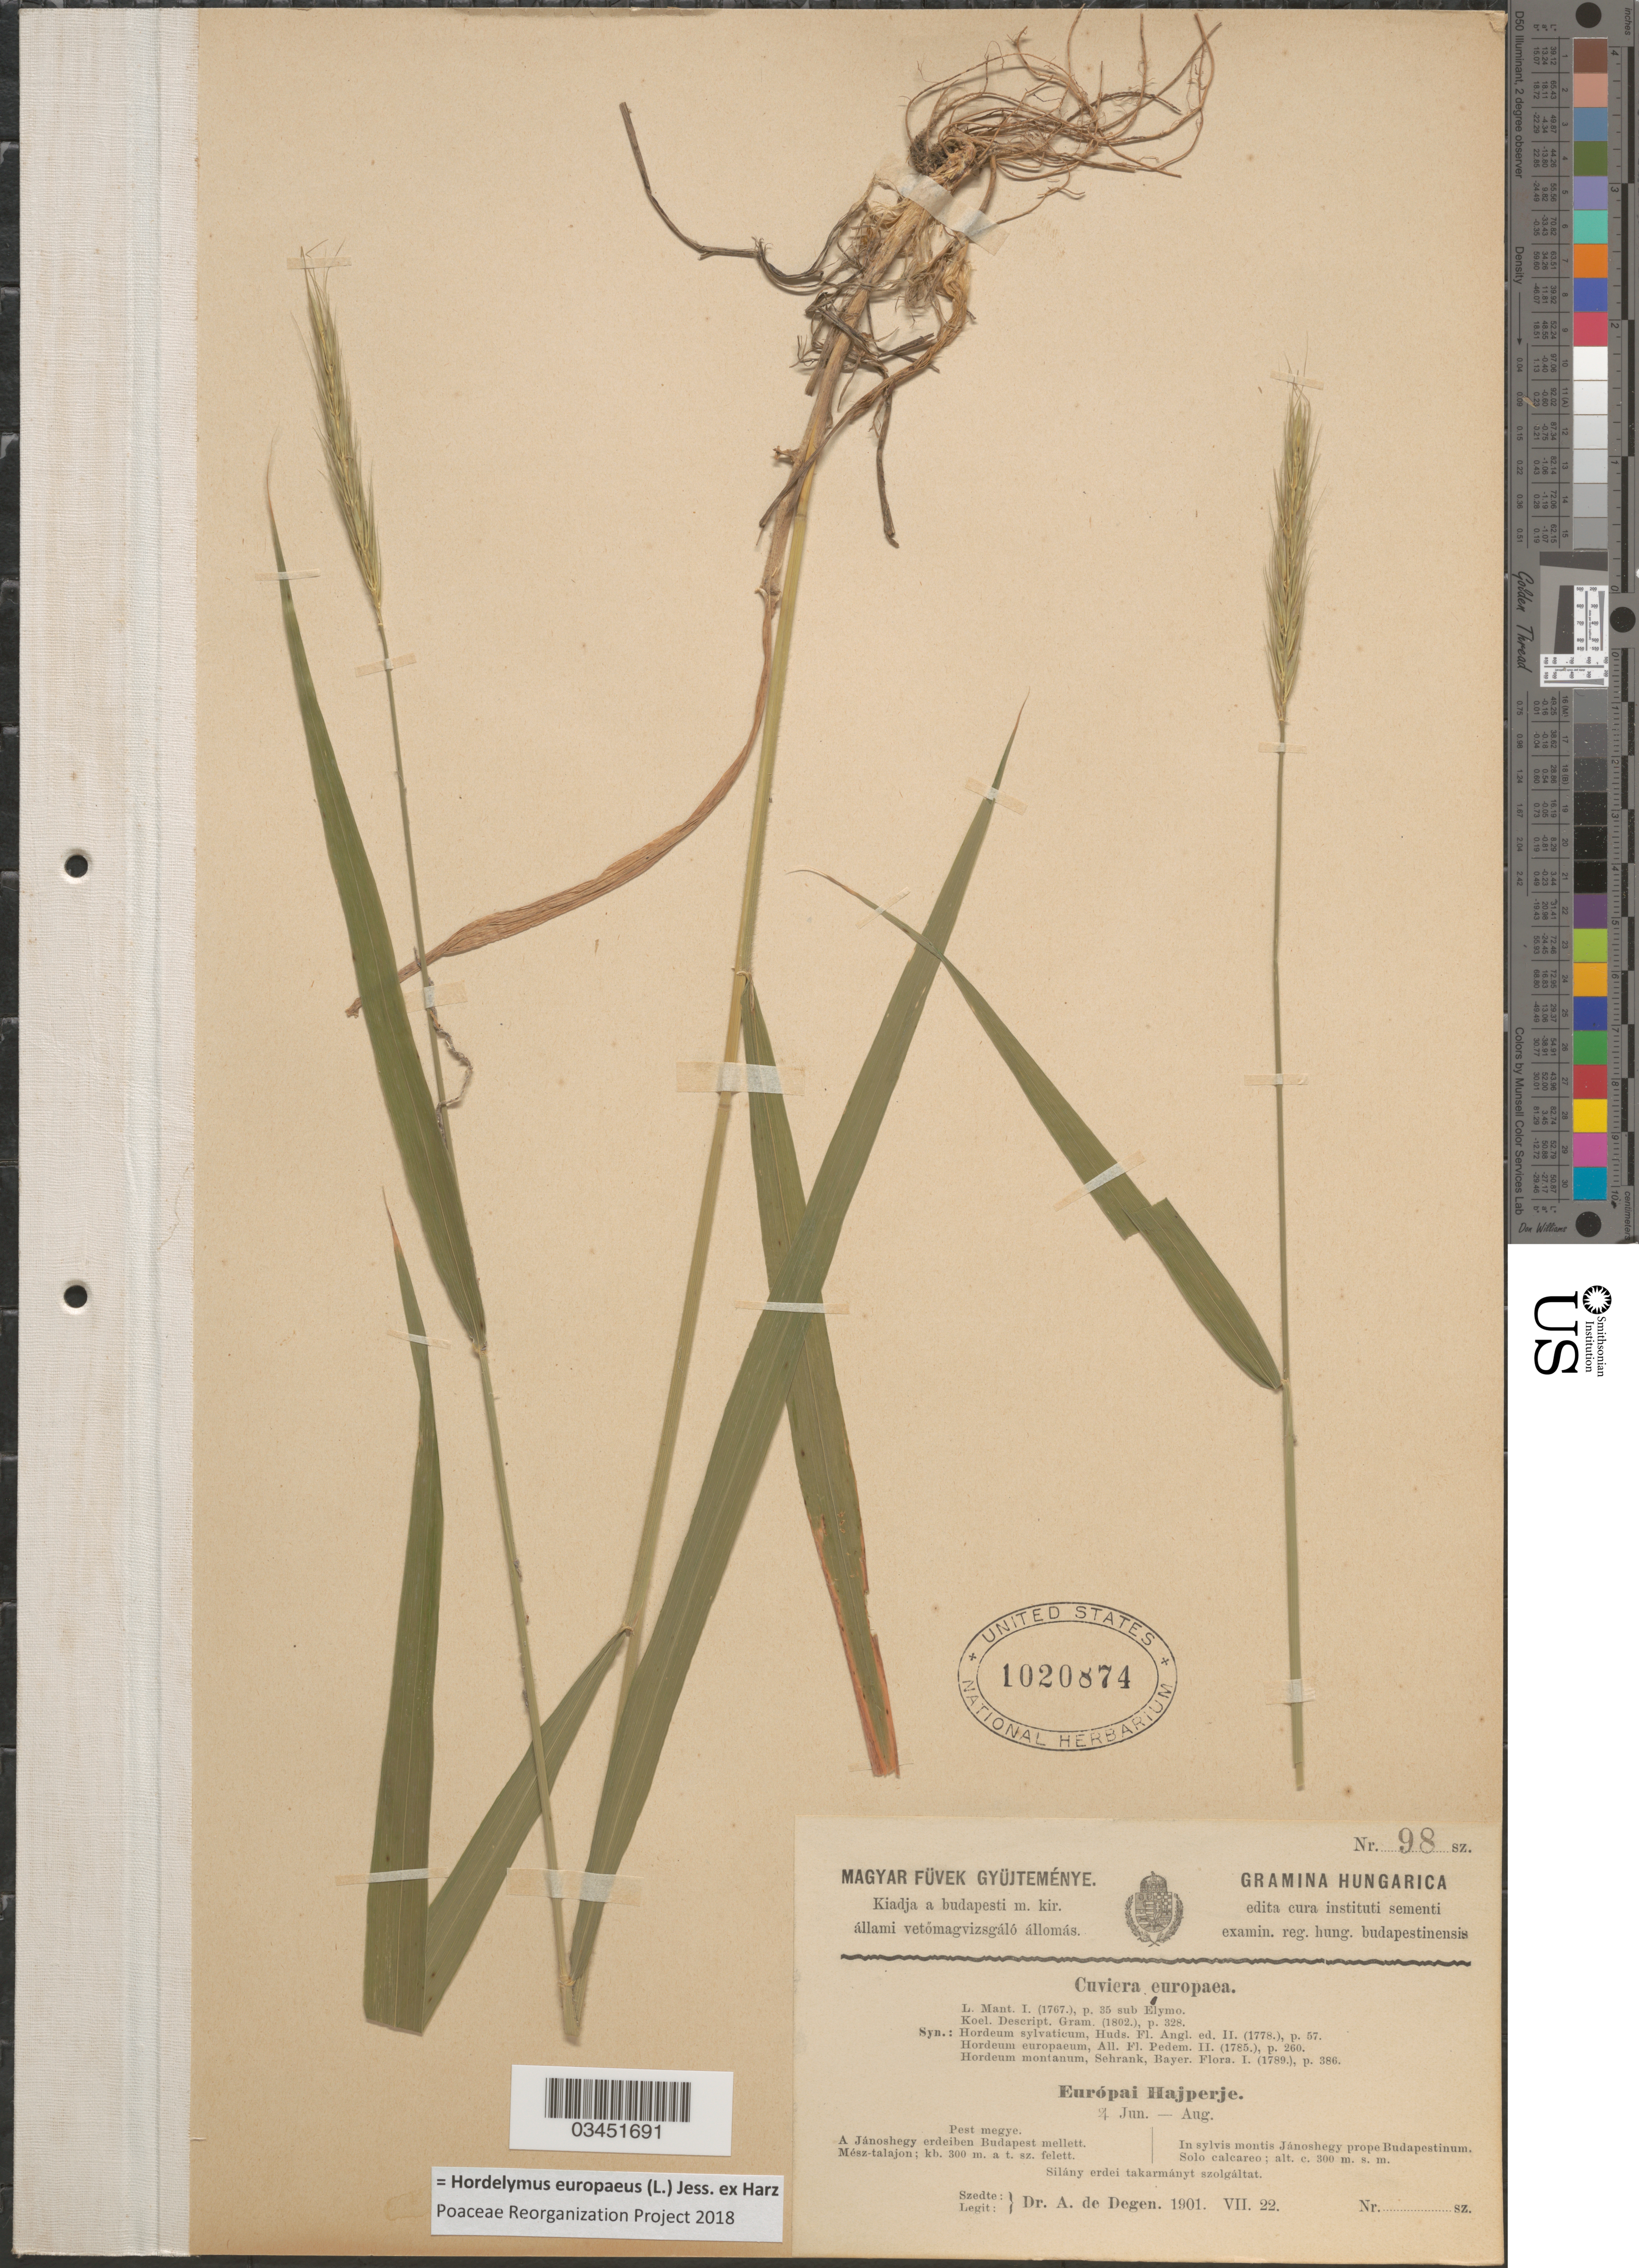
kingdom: Plantae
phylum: Tracheophyta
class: Liliopsida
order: Poales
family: Poaceae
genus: Hordelymus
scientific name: Hordelymus europaeus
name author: (L.) Jess. ex Harz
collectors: A. de Degen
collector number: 98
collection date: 1901-07-22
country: Hungary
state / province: Budapest, Capital District of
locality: In sylvis montis Jânoshegy prope Budapestinum. Solo calcareo.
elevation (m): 300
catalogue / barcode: US 1020874